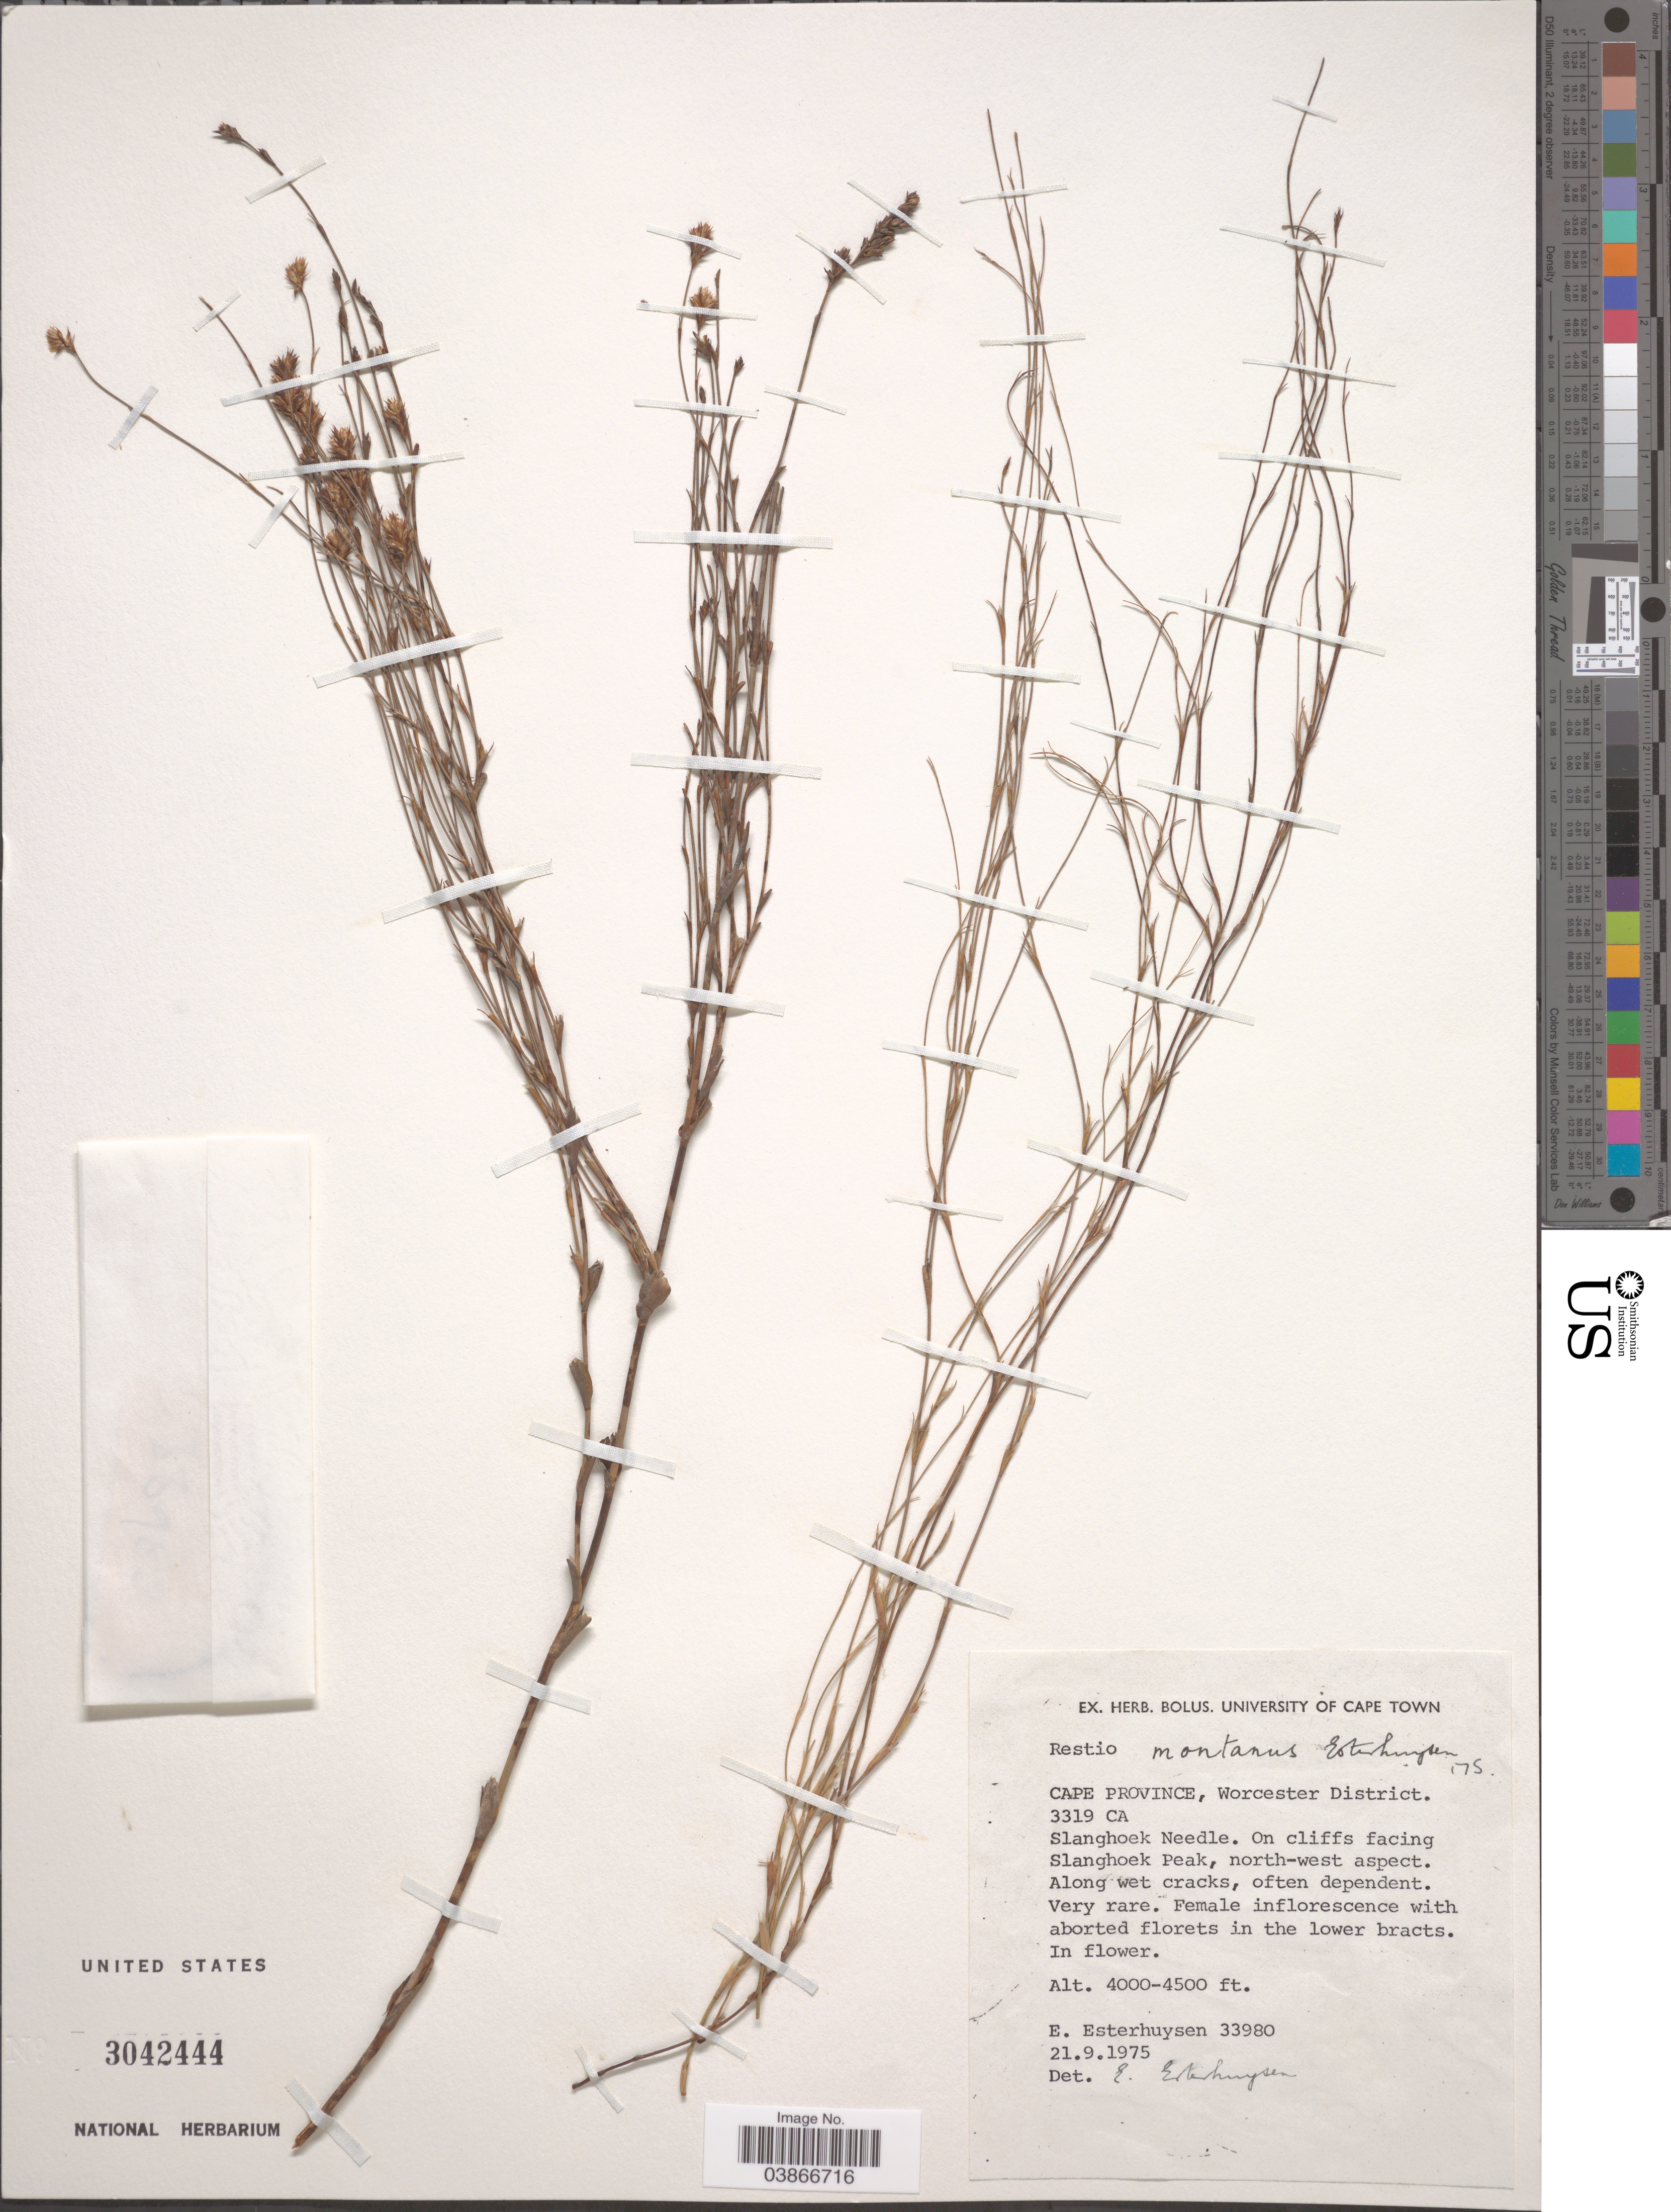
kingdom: Plantae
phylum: Tracheophyta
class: Liliopsida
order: Poales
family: Restionaceae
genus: Restio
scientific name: Restio montanus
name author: Esterh.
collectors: E. E. Esterhuysen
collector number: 33980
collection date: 1975-09-21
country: South Africa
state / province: Western Cape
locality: Worcester District, 3319 CA. Slanghoek Needle. On cliffs facing Slanghoek Peak, north-west aspect.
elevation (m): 1219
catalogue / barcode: US 3042444